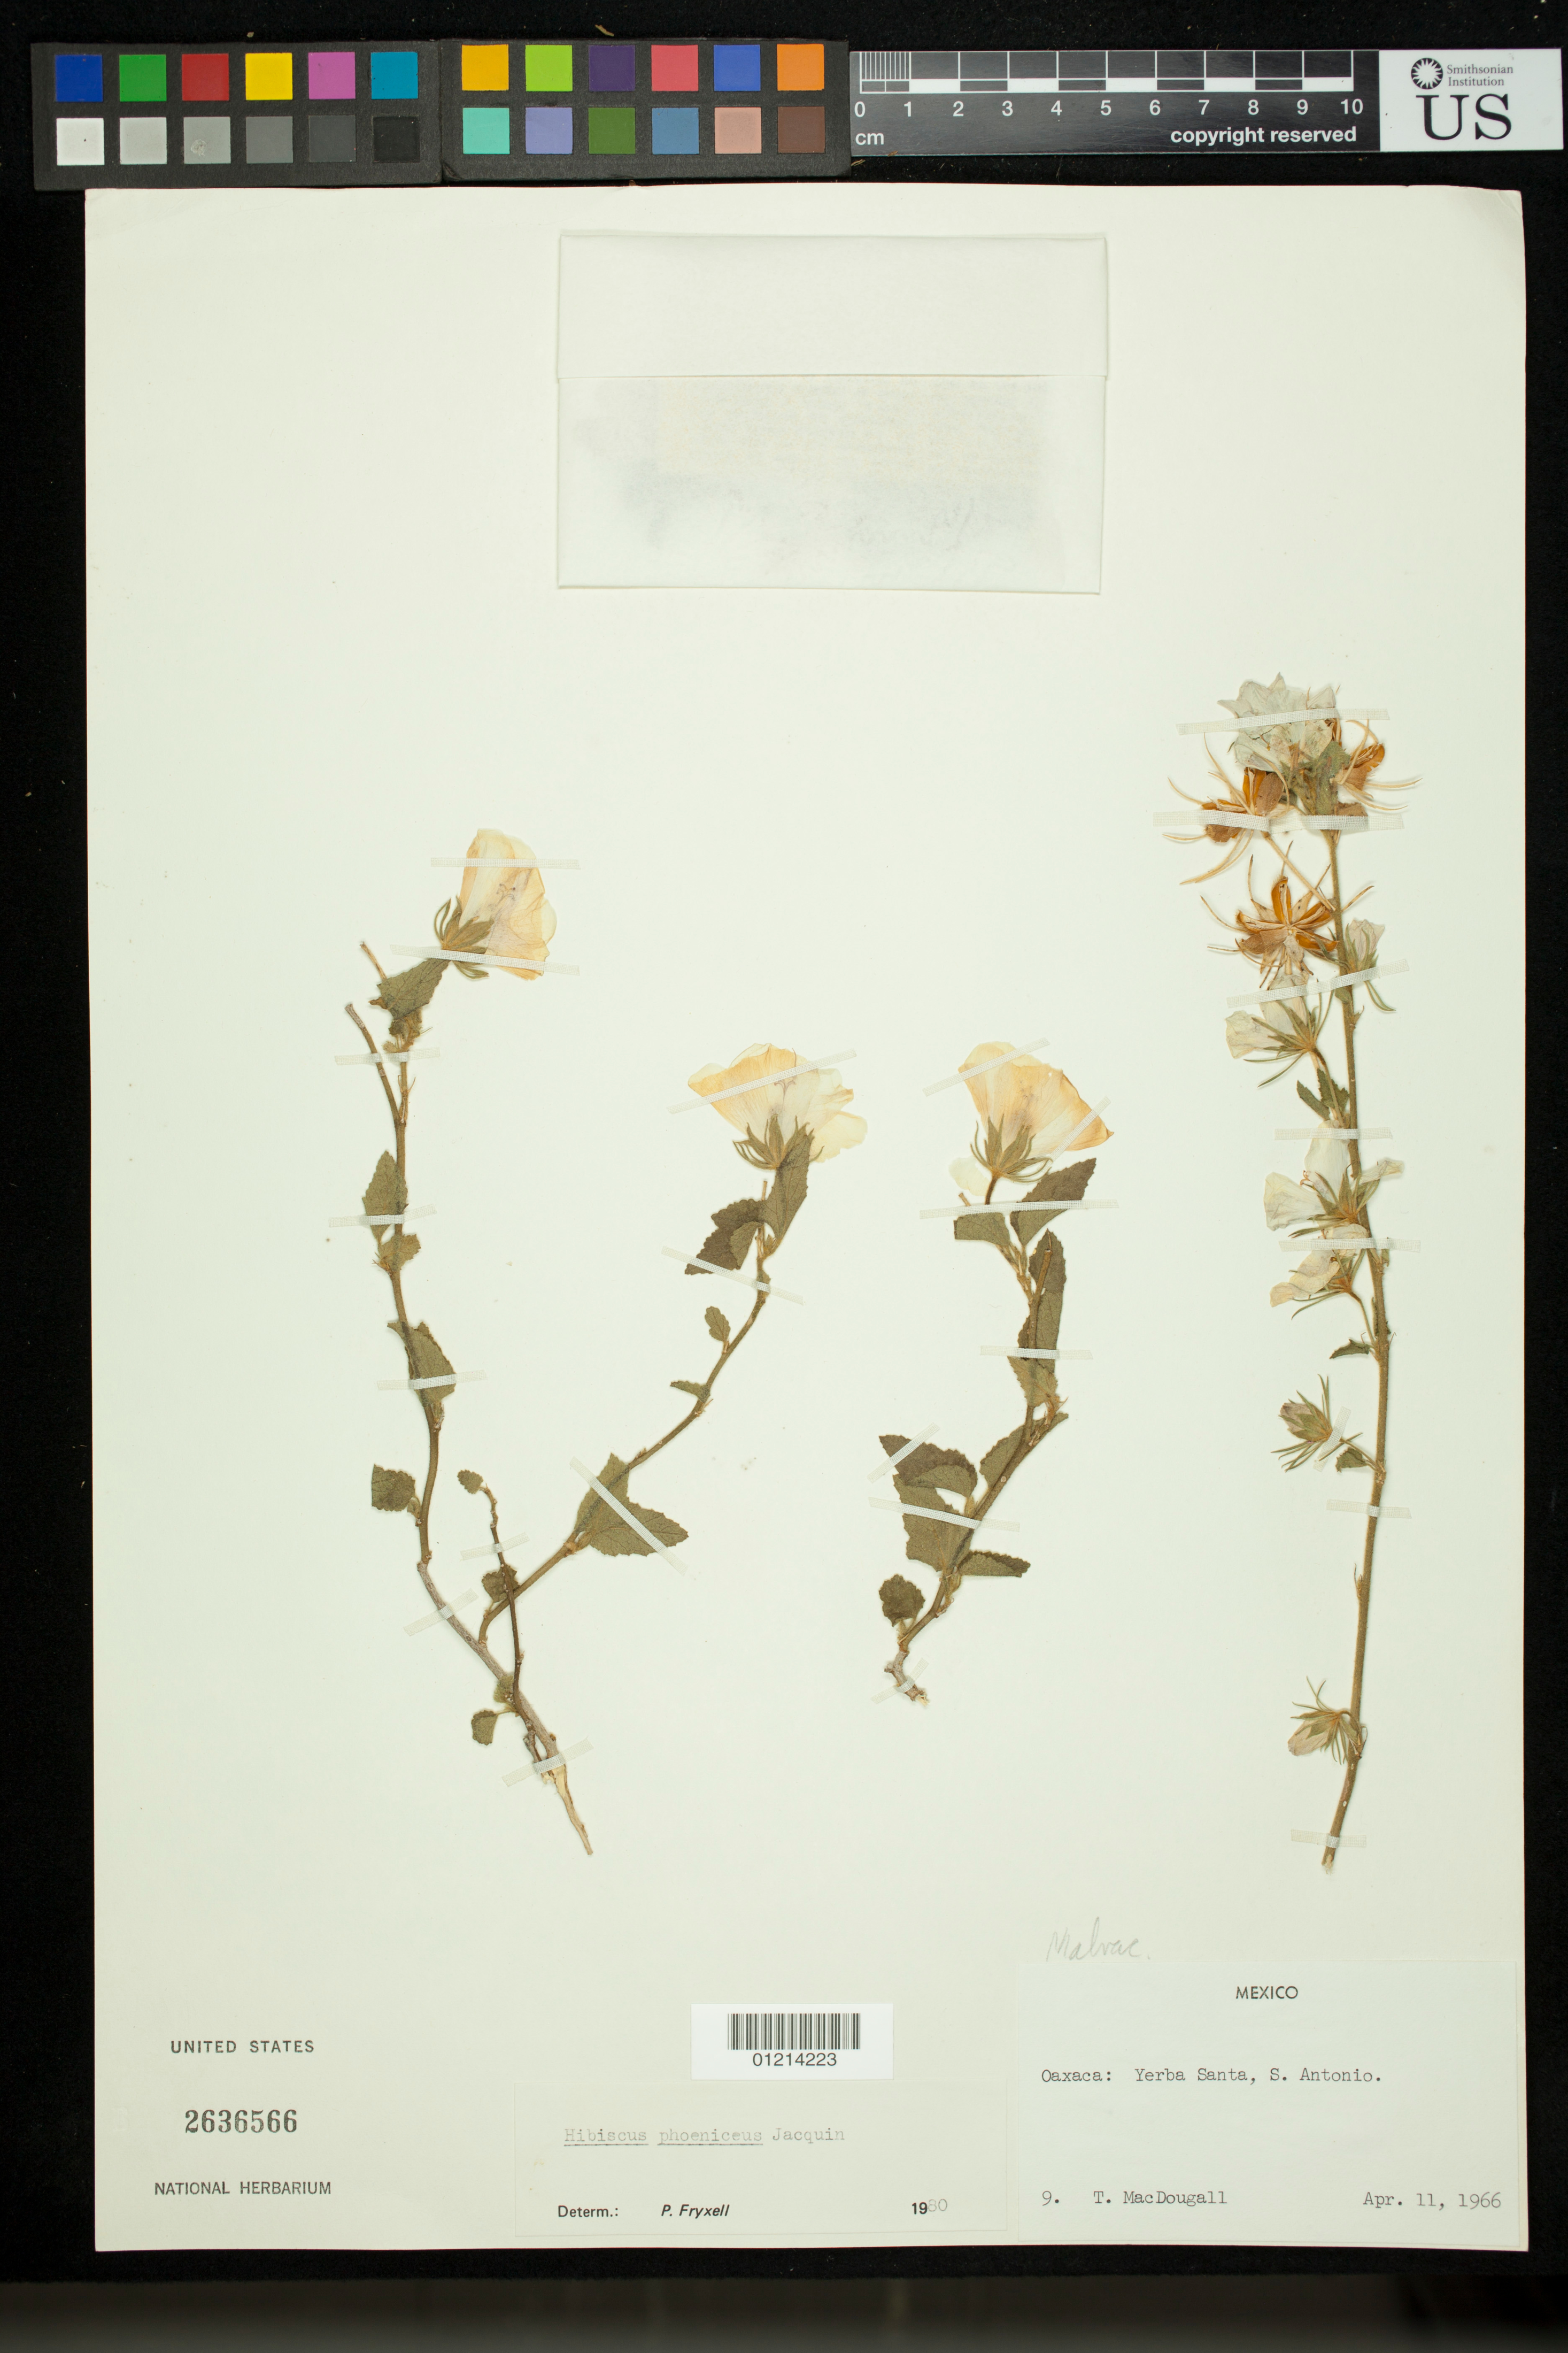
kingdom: Plantae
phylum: Tracheophyta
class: Magnoliopsida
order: Malvales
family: Malvaceae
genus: Hibiscus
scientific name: Hibiscus phoeniceus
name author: Jacq.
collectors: T. B. MacDougall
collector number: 9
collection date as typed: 4/11/1966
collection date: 1966-04-11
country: Mexico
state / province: Oaxaca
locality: Oaxaca: Yerba Santa, San Antonio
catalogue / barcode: US 2636566